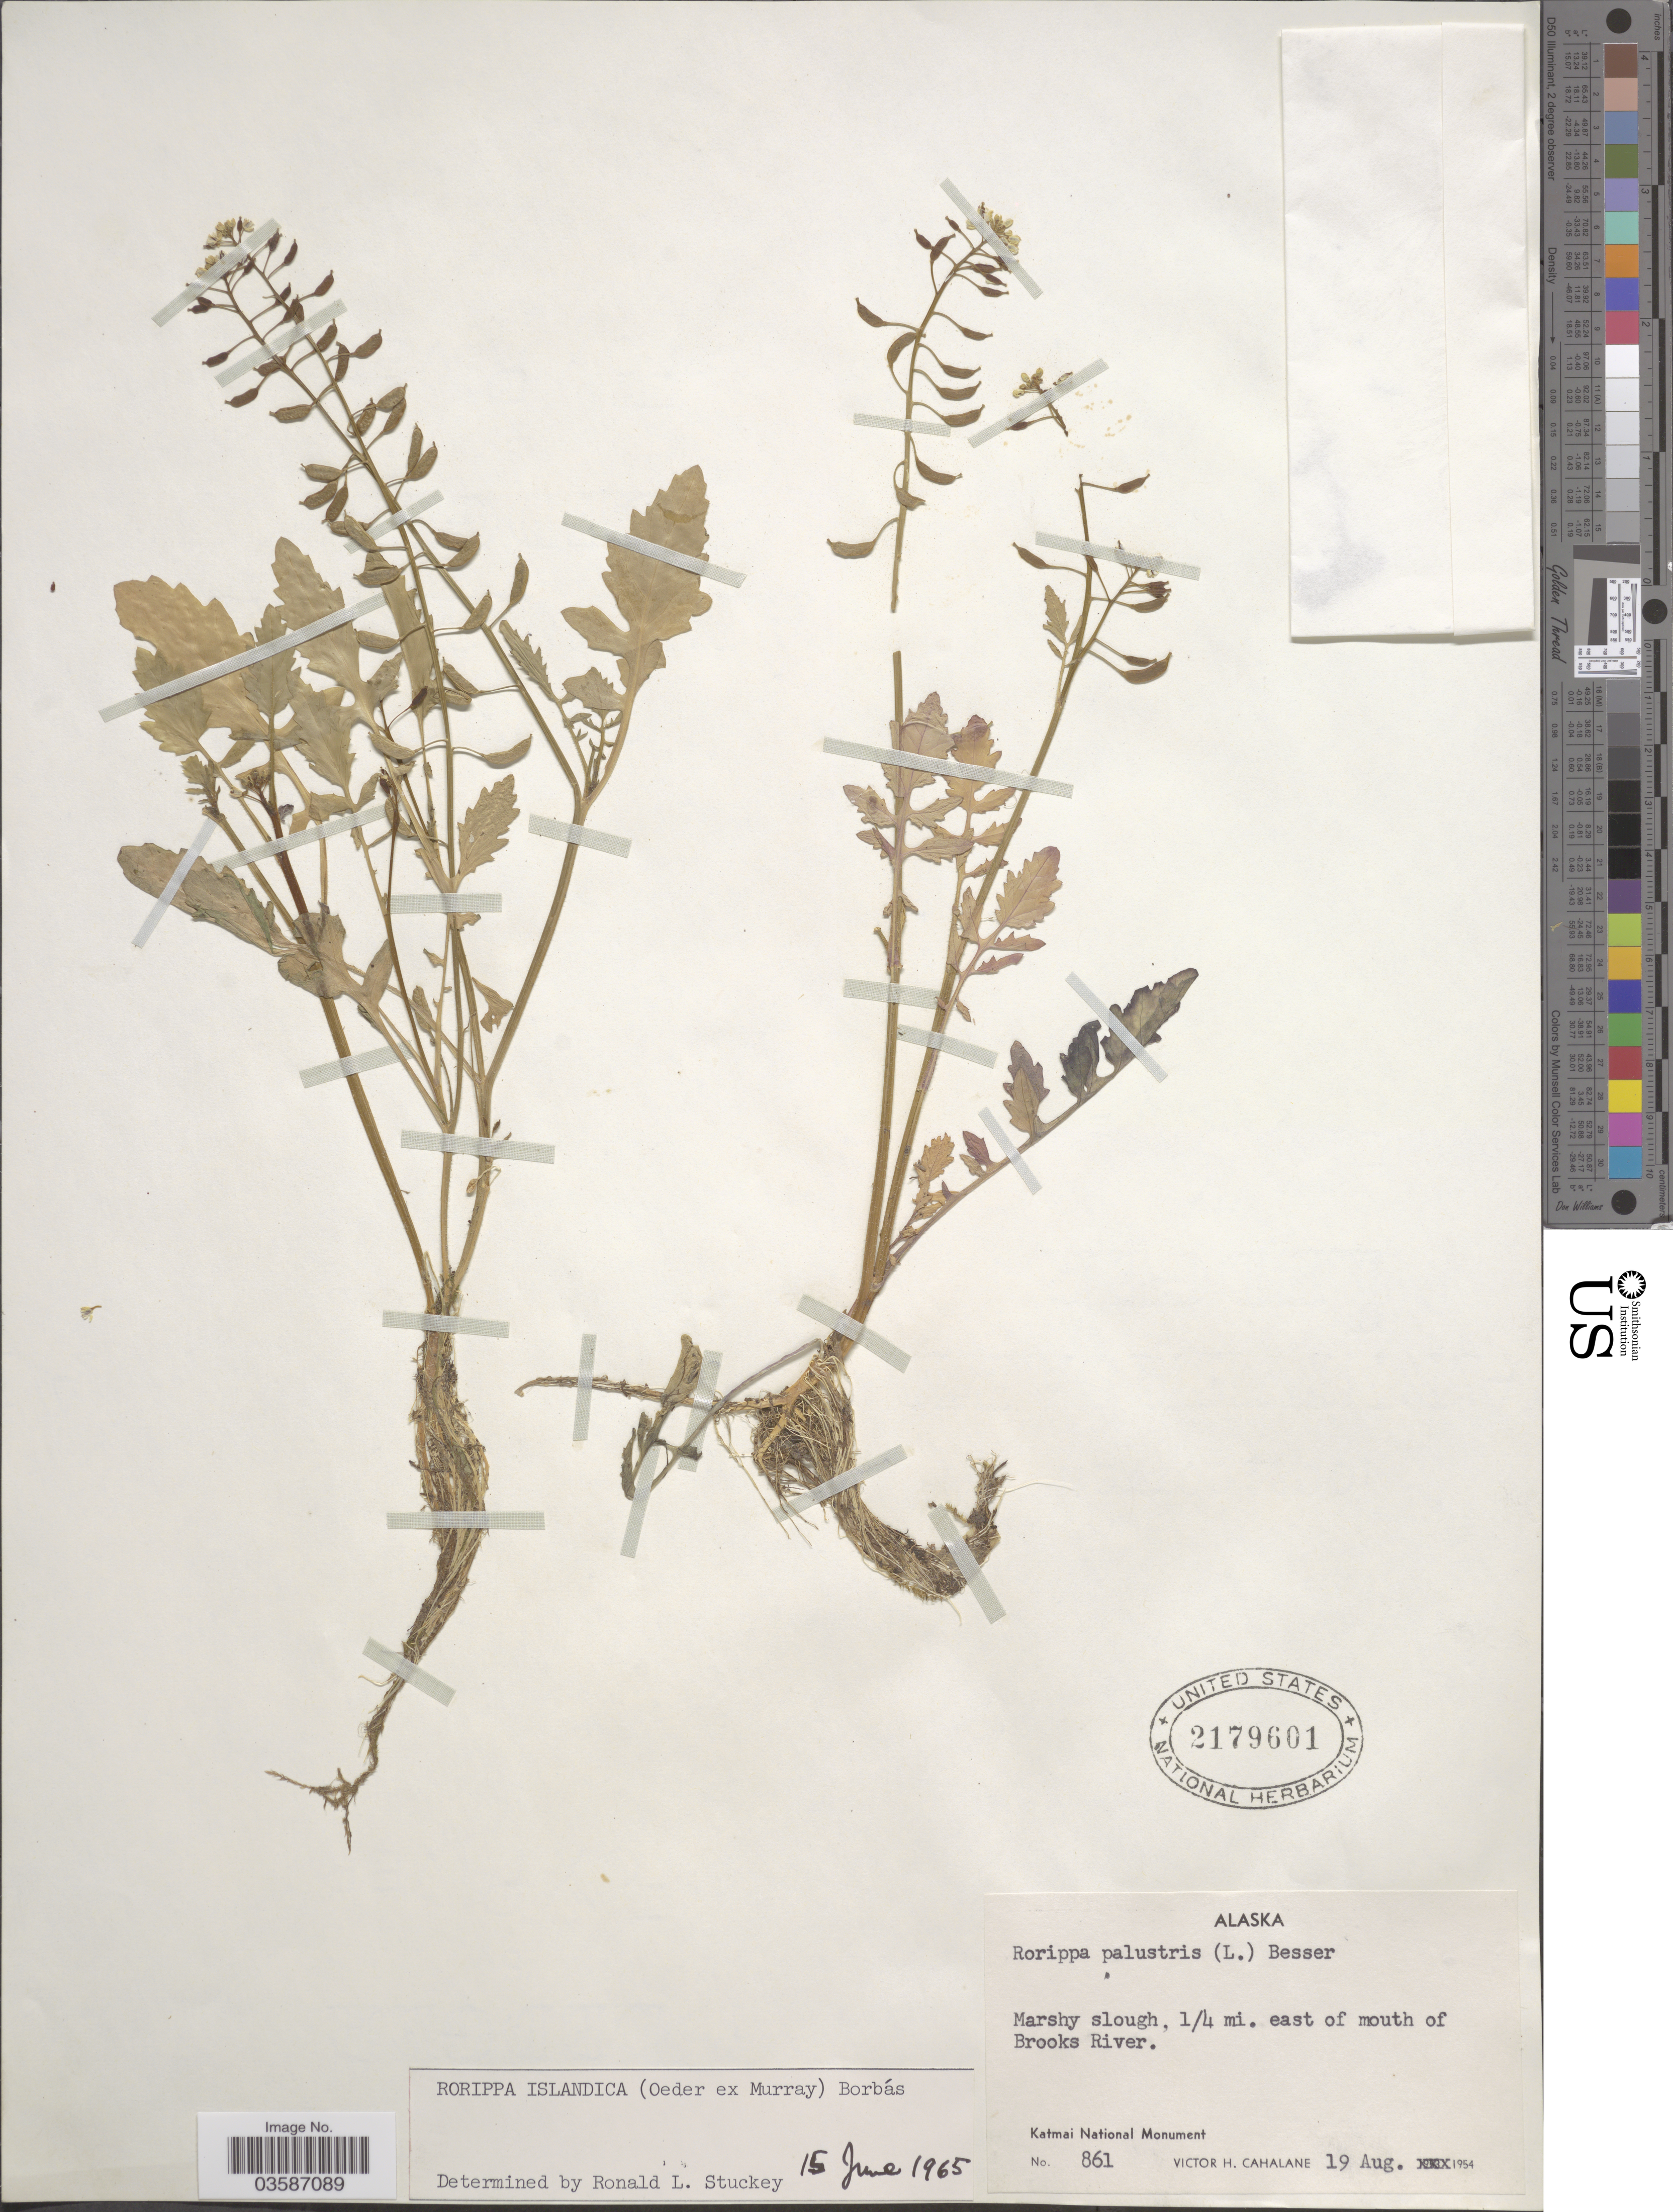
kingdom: Plantae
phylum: Tracheophyta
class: Magnoliopsida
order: Brassicales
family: Brassicaceae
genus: Rorippa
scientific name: Rorippa islandica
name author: (Oeder) Borbás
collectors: V. Cahalane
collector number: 861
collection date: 1954-08-19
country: United States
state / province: Alaska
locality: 1/4 mi. east of mouth of Brooks River. Katmai National Monument.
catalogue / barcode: US 2179601